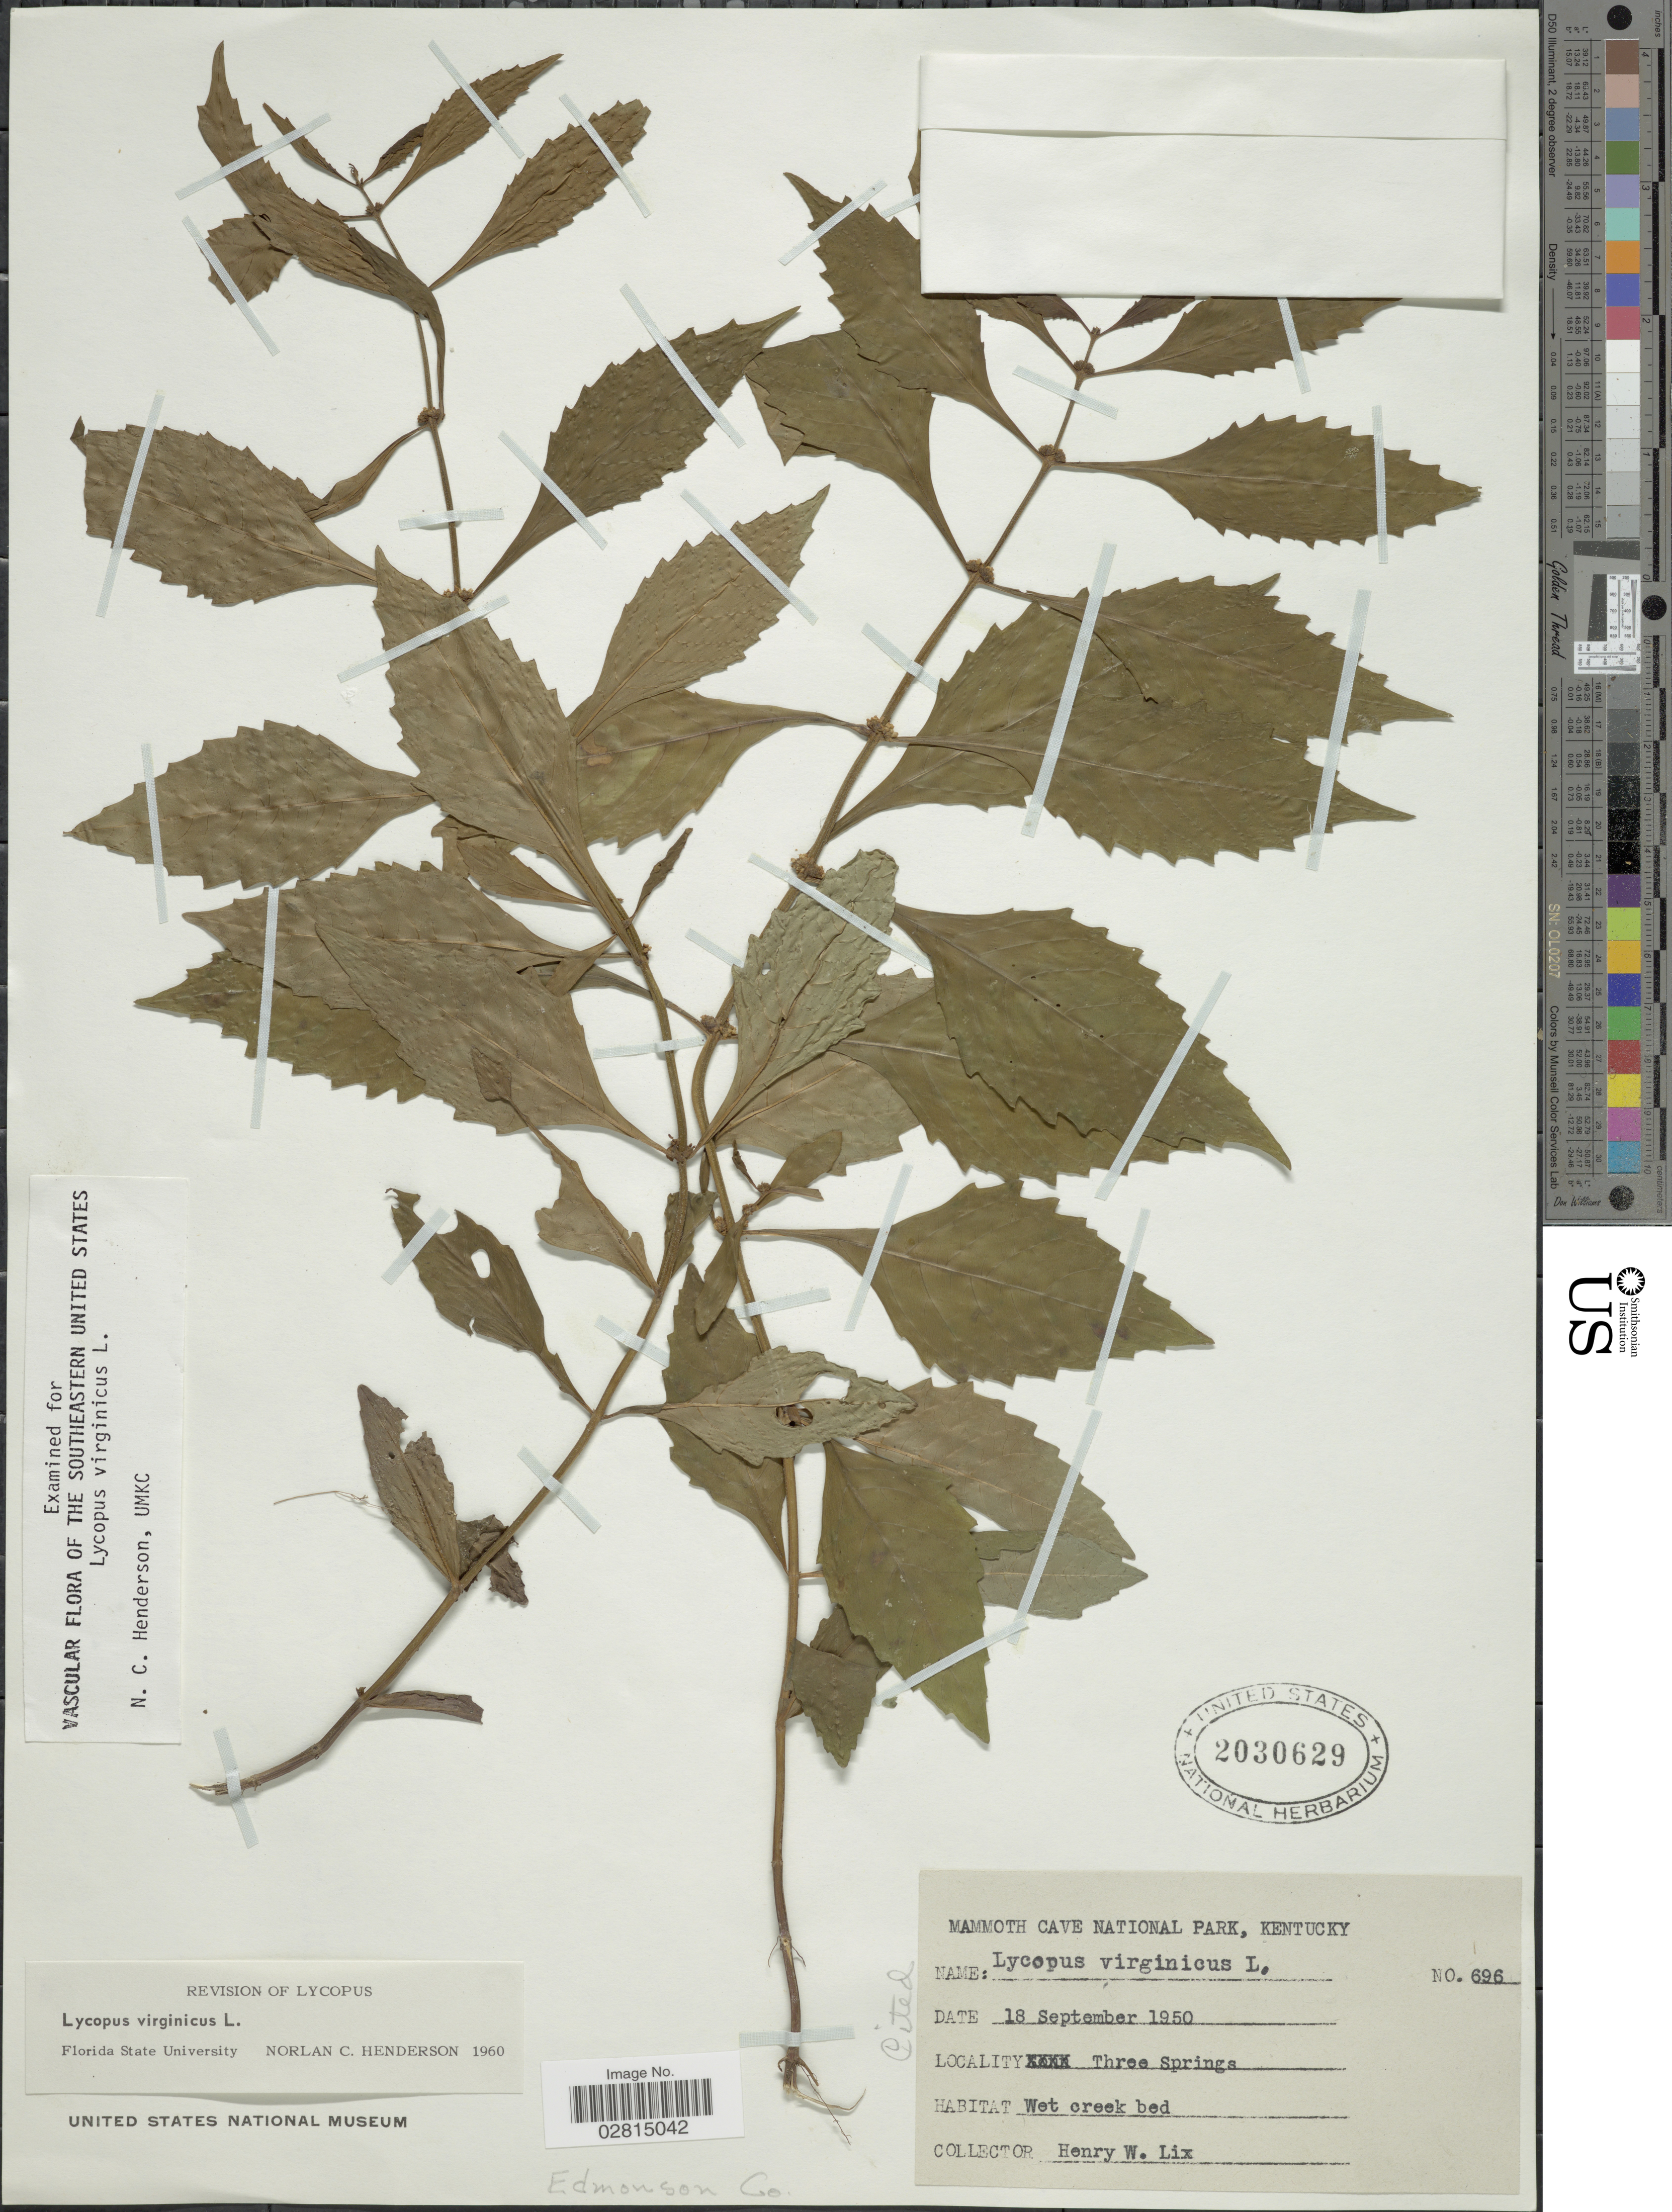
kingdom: Plantae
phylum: Tracheophyta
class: Magnoliopsida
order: Lamiales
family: Lamiaceae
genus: Lycopus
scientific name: Lycopus virginicus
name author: L.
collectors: H. W. Lix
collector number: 696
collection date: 1950-09-18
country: United States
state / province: Kentucky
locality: Mammoth Cave National Park, Three Springs, Edmonson Co.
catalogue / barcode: US 2030629